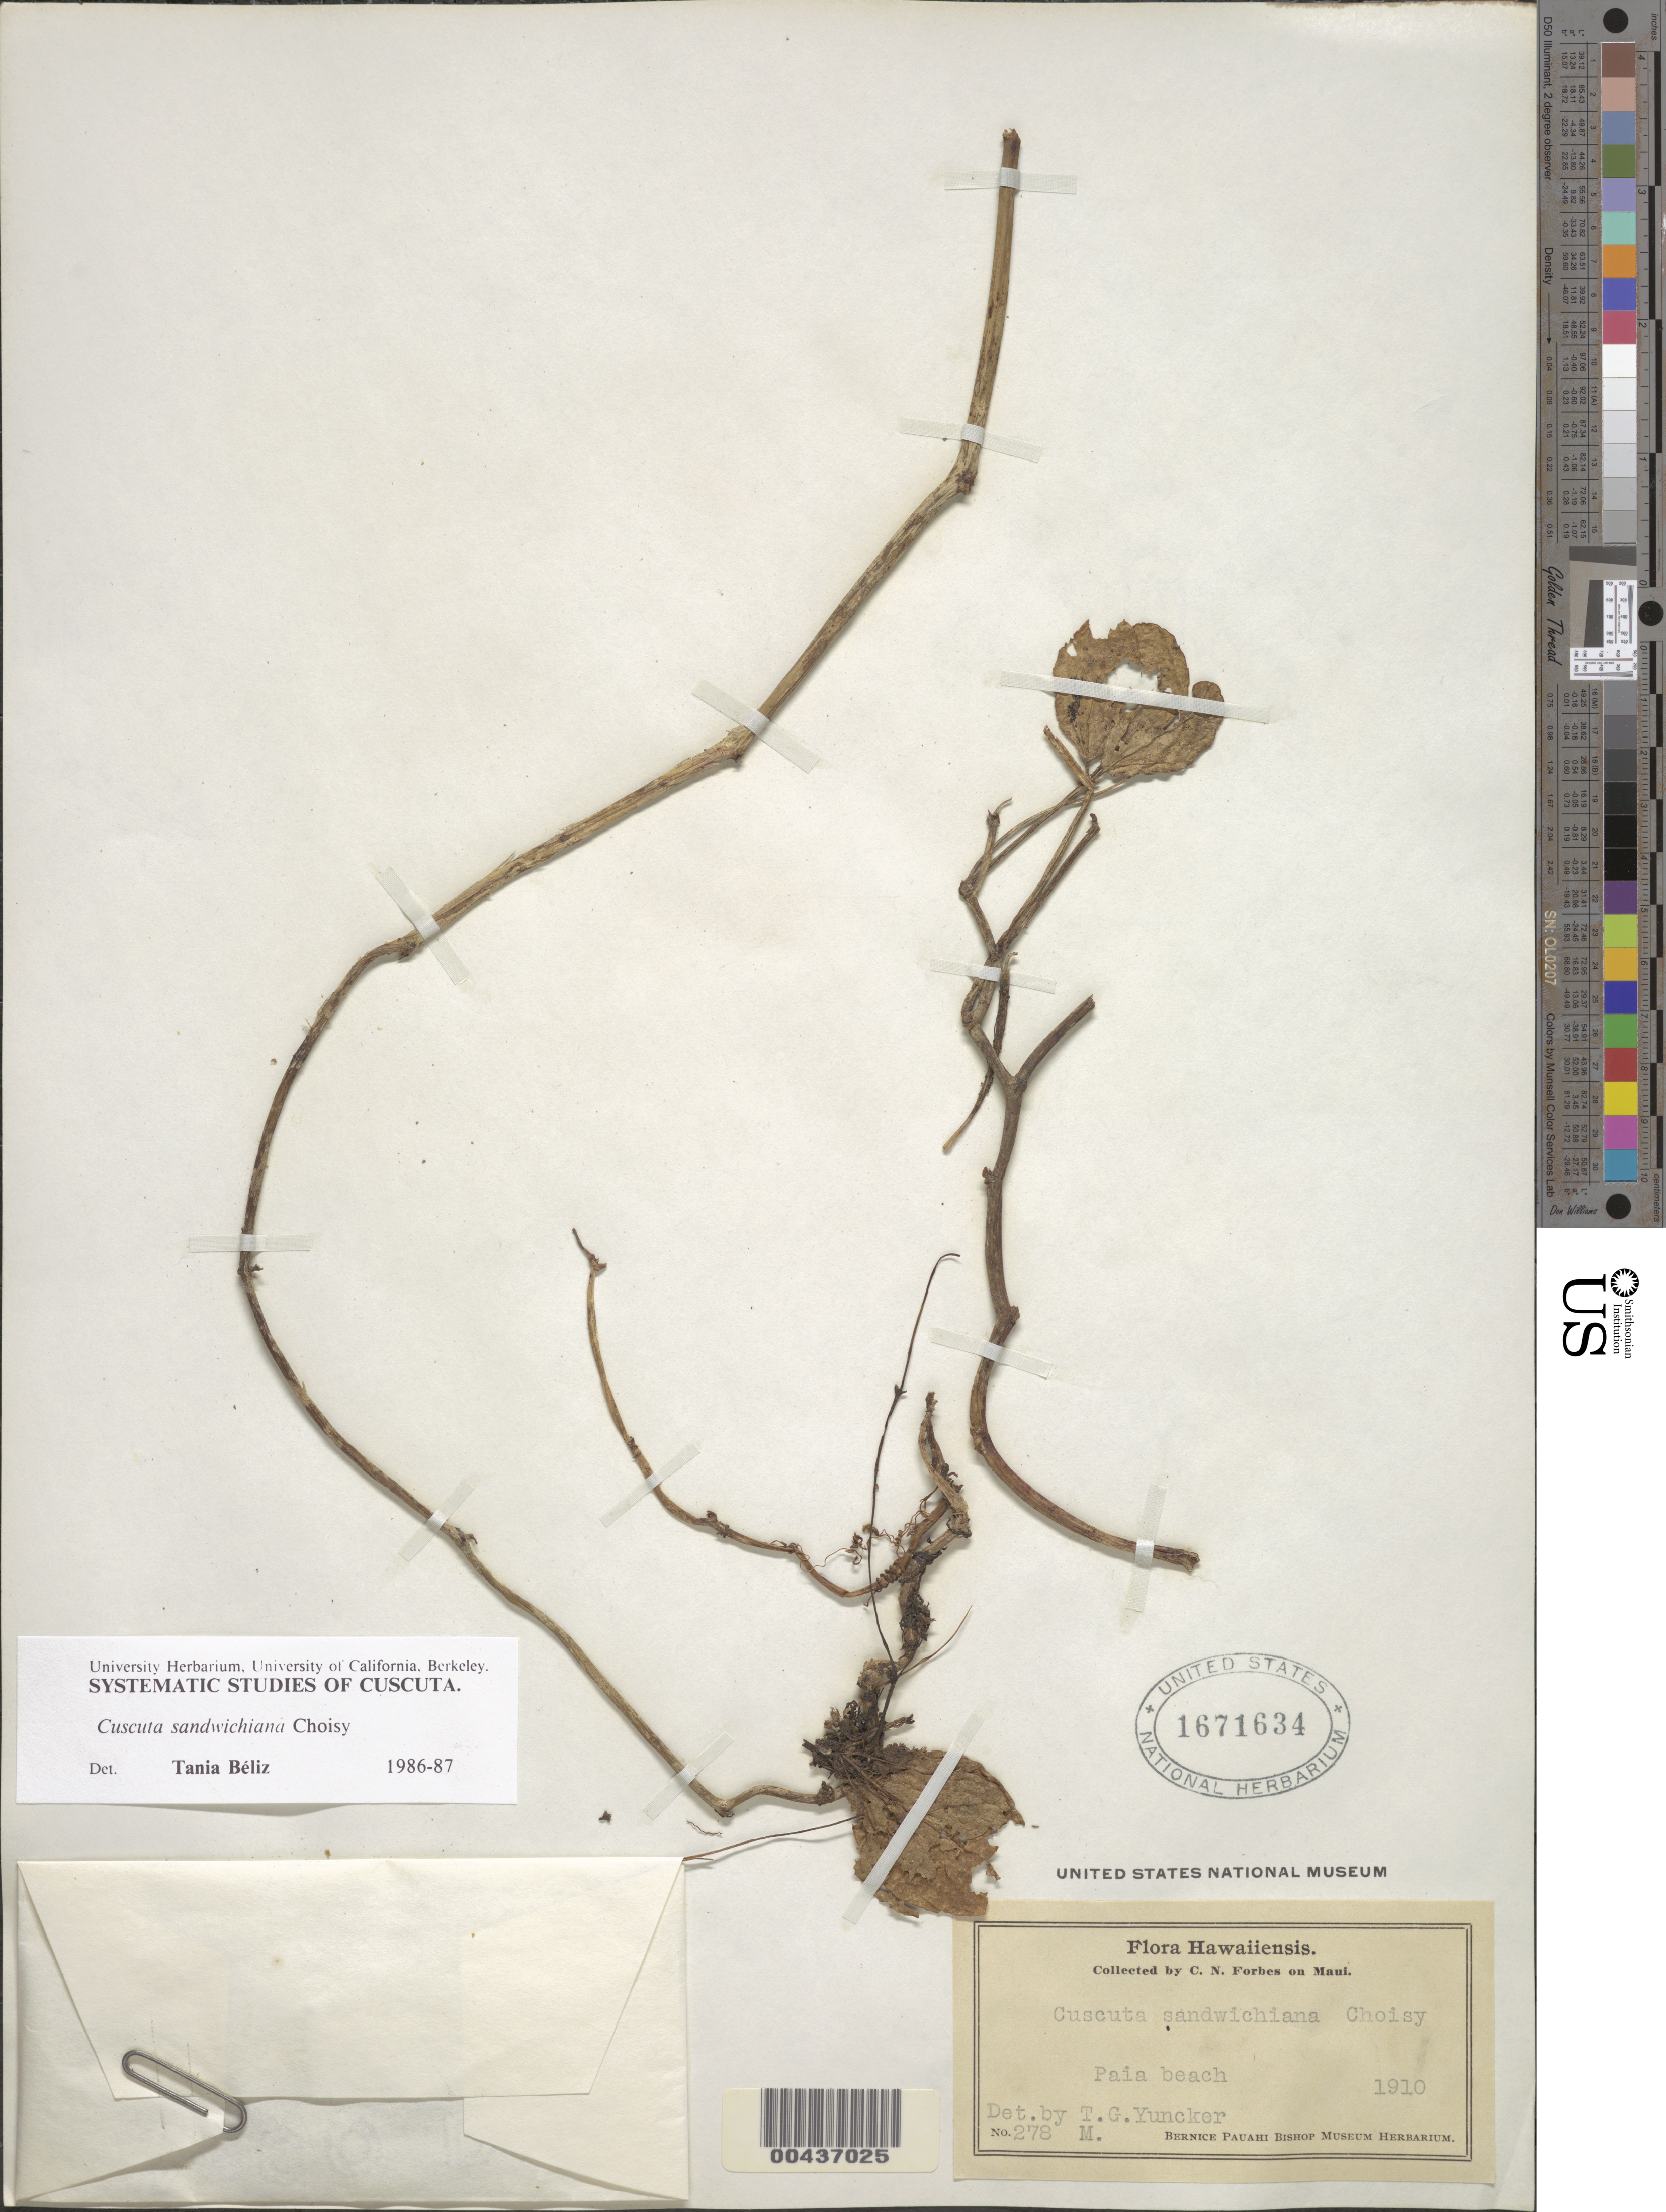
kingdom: Plantae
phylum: Tracheophyta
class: Magnoliopsida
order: Solanales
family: Convolvulaceae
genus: Cuscuta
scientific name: Cuscuta sandwichiana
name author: Choisy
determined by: Béliz, T.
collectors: C. N. Forbes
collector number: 278.M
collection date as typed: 1910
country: United States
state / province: Hawaii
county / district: Maui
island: Maui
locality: Paia Beach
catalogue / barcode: US 1671634